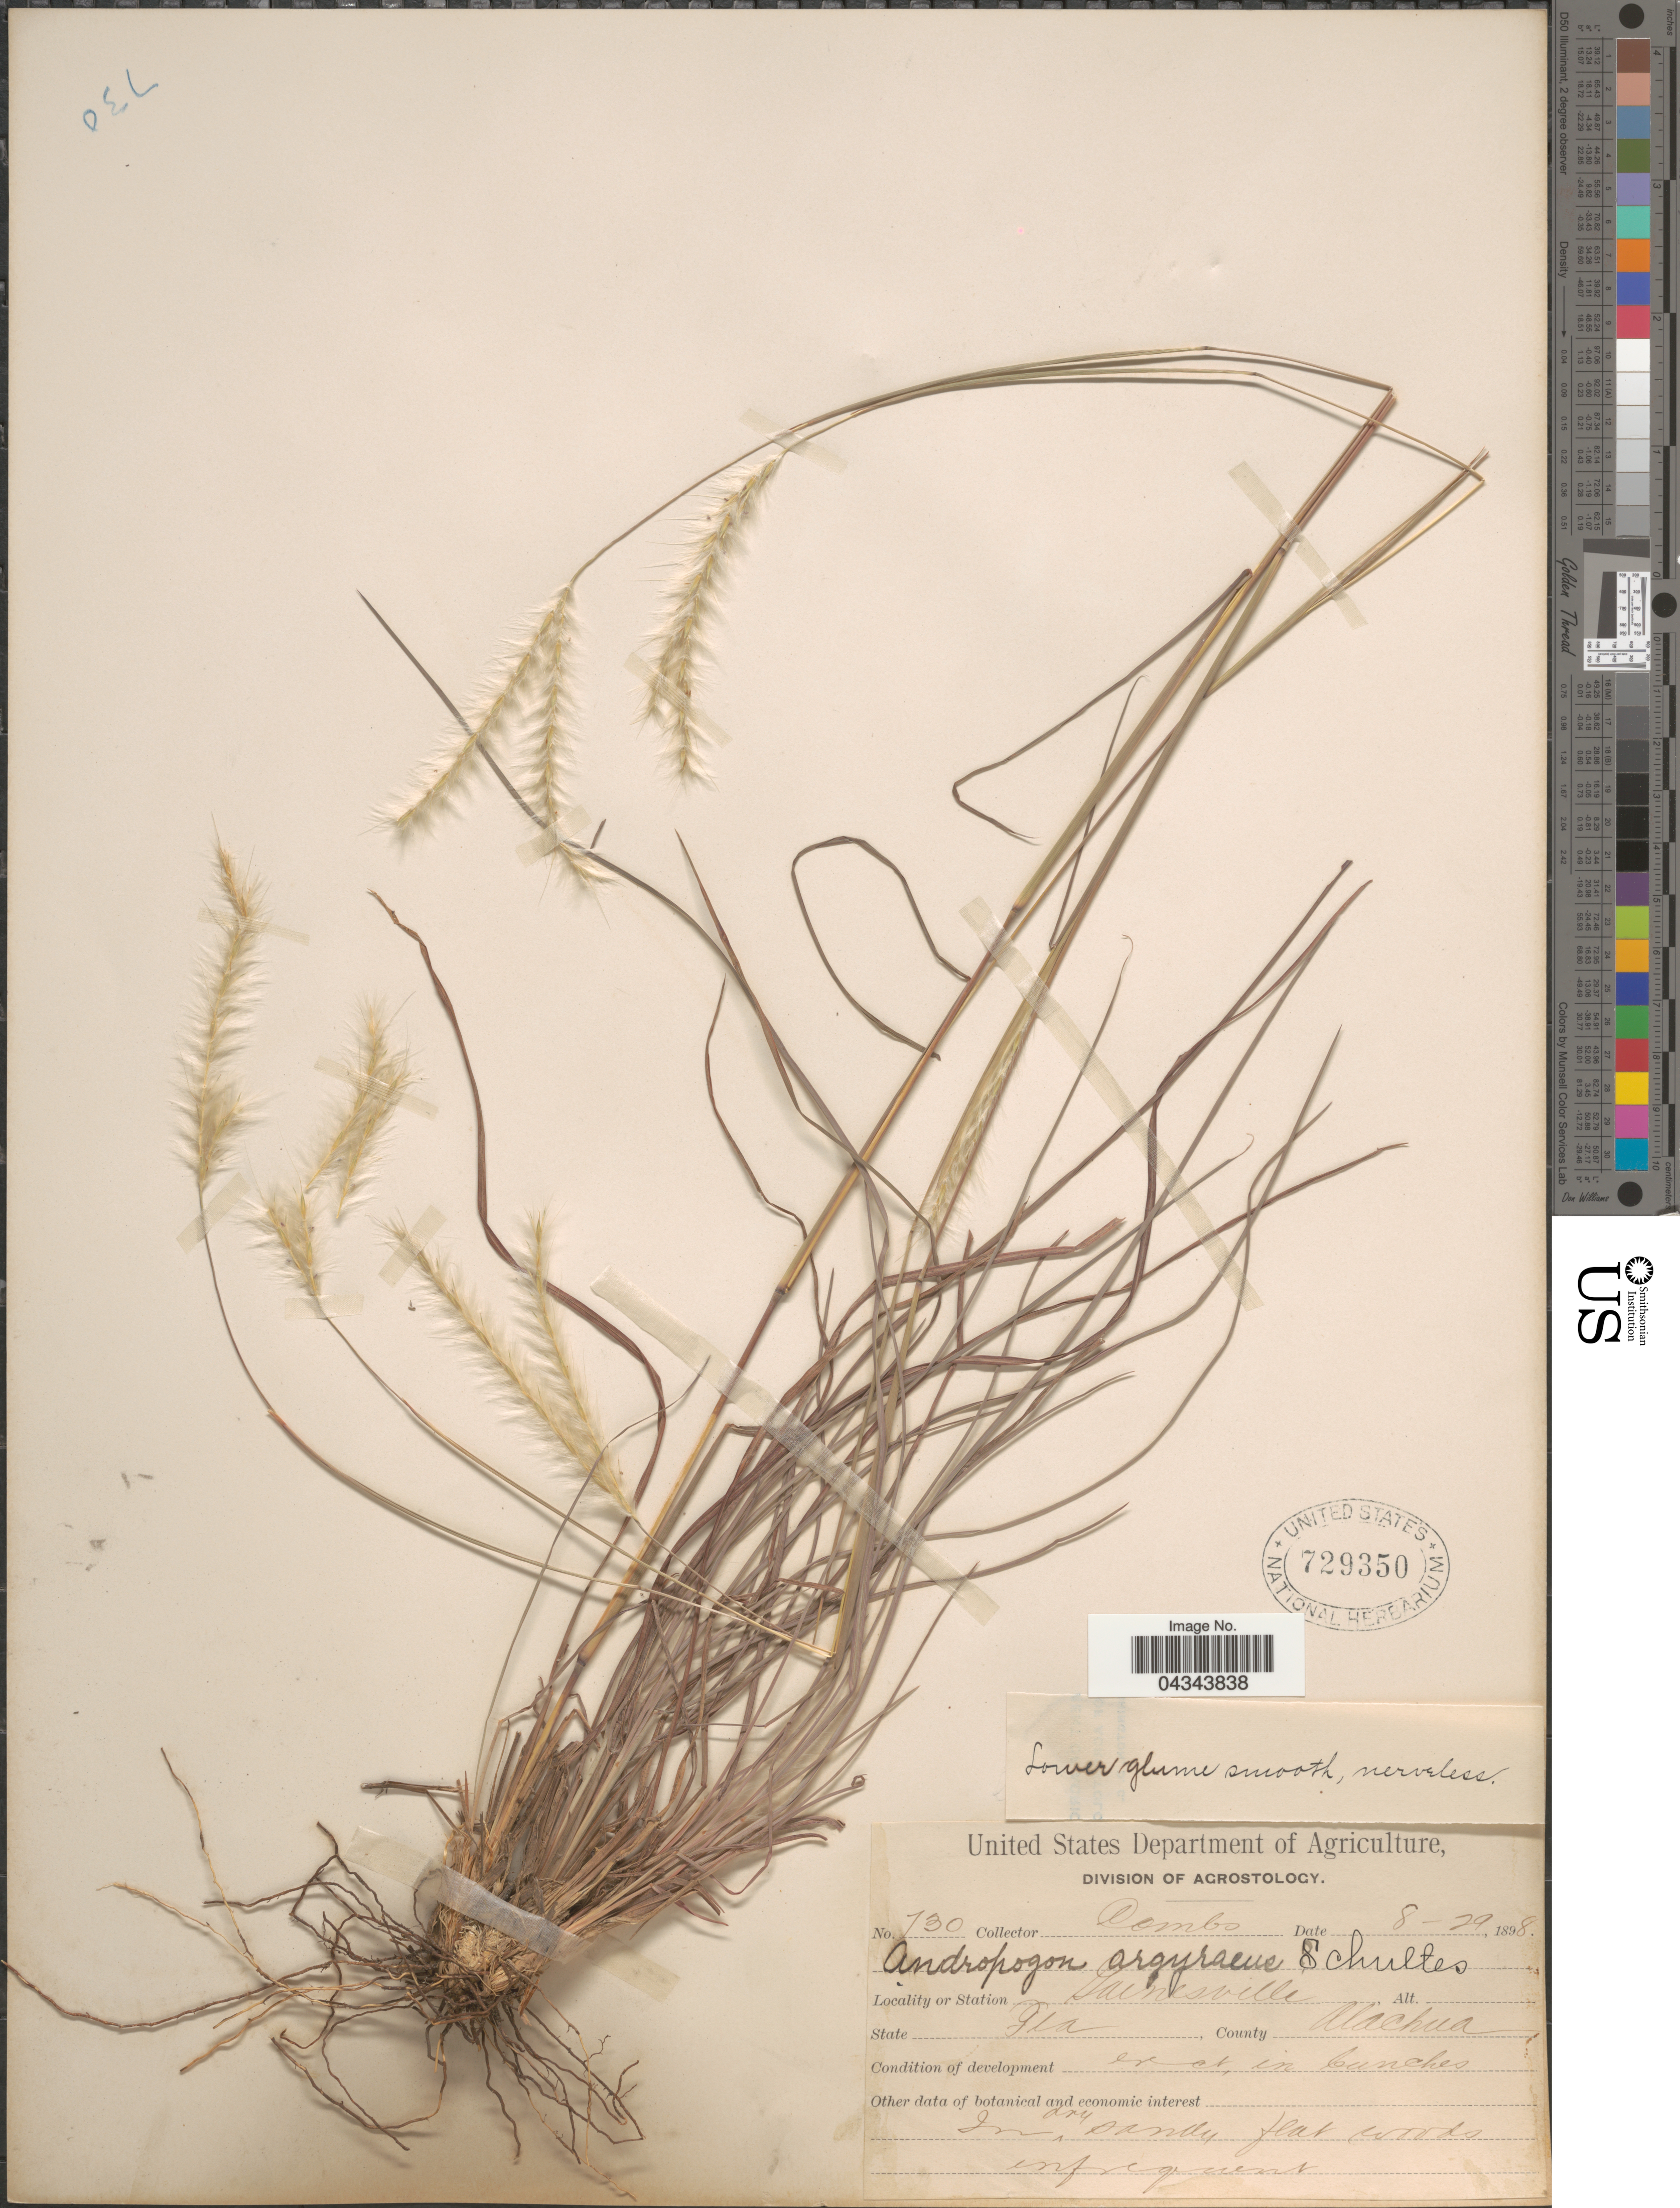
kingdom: Plantae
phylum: Tracheophyta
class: Liliopsida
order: Poales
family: Poaceae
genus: Andropogon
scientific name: Andropogon ternarius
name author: Michx.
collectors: -. Combs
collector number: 730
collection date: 1898-08-29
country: United States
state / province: Florida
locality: Gainesville. County Alachua.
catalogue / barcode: US 729350